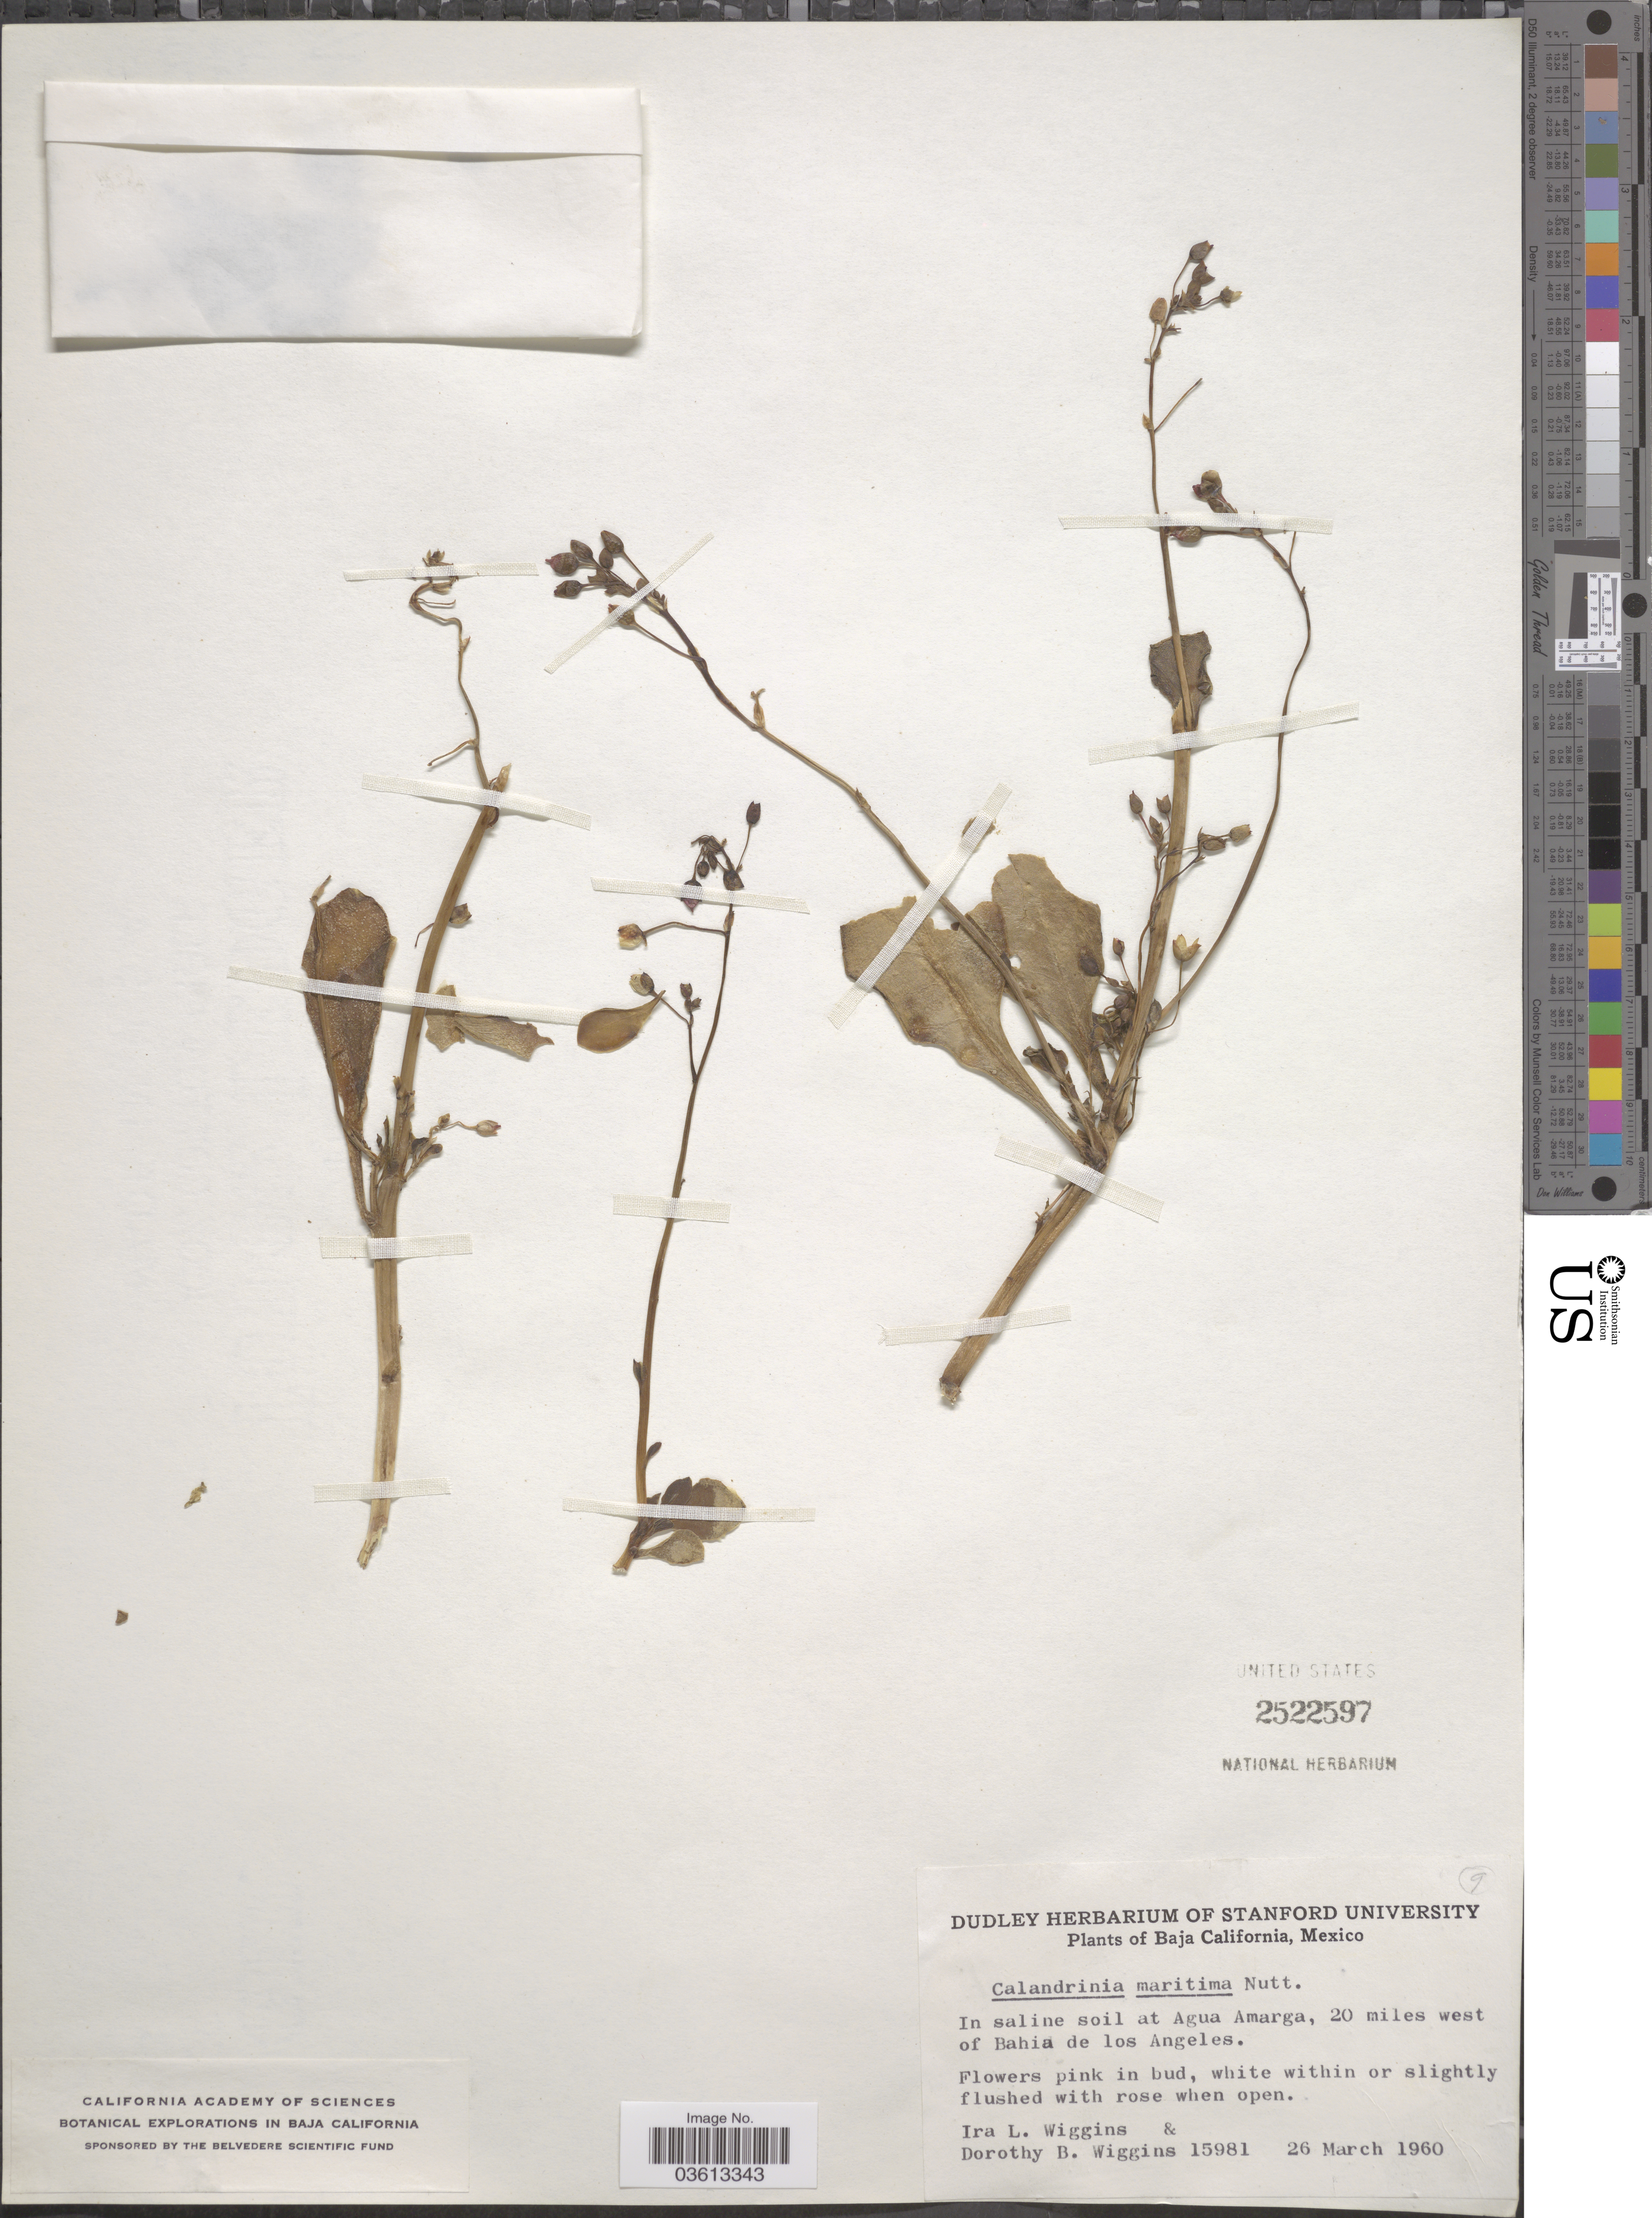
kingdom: Plantae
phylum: Tracheophyta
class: Magnoliopsida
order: Caryophyllales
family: Montiaceae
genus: Cistanthe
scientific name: Cistanthe maritima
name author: (Nutt.) Carolin ex Hershk.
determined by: Strong, Mark T., (BOT), Smithsonian Institution - National Museum of Natural History (UNITED STATES)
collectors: I. L. Wiggins & D. B. Wiggins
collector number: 15981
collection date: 1960-03-26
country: Mexico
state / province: Baja California Norte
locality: In saline soil at Agua Amarga, 20 miles west of Bahia de los Angeles.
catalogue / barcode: US 2522597